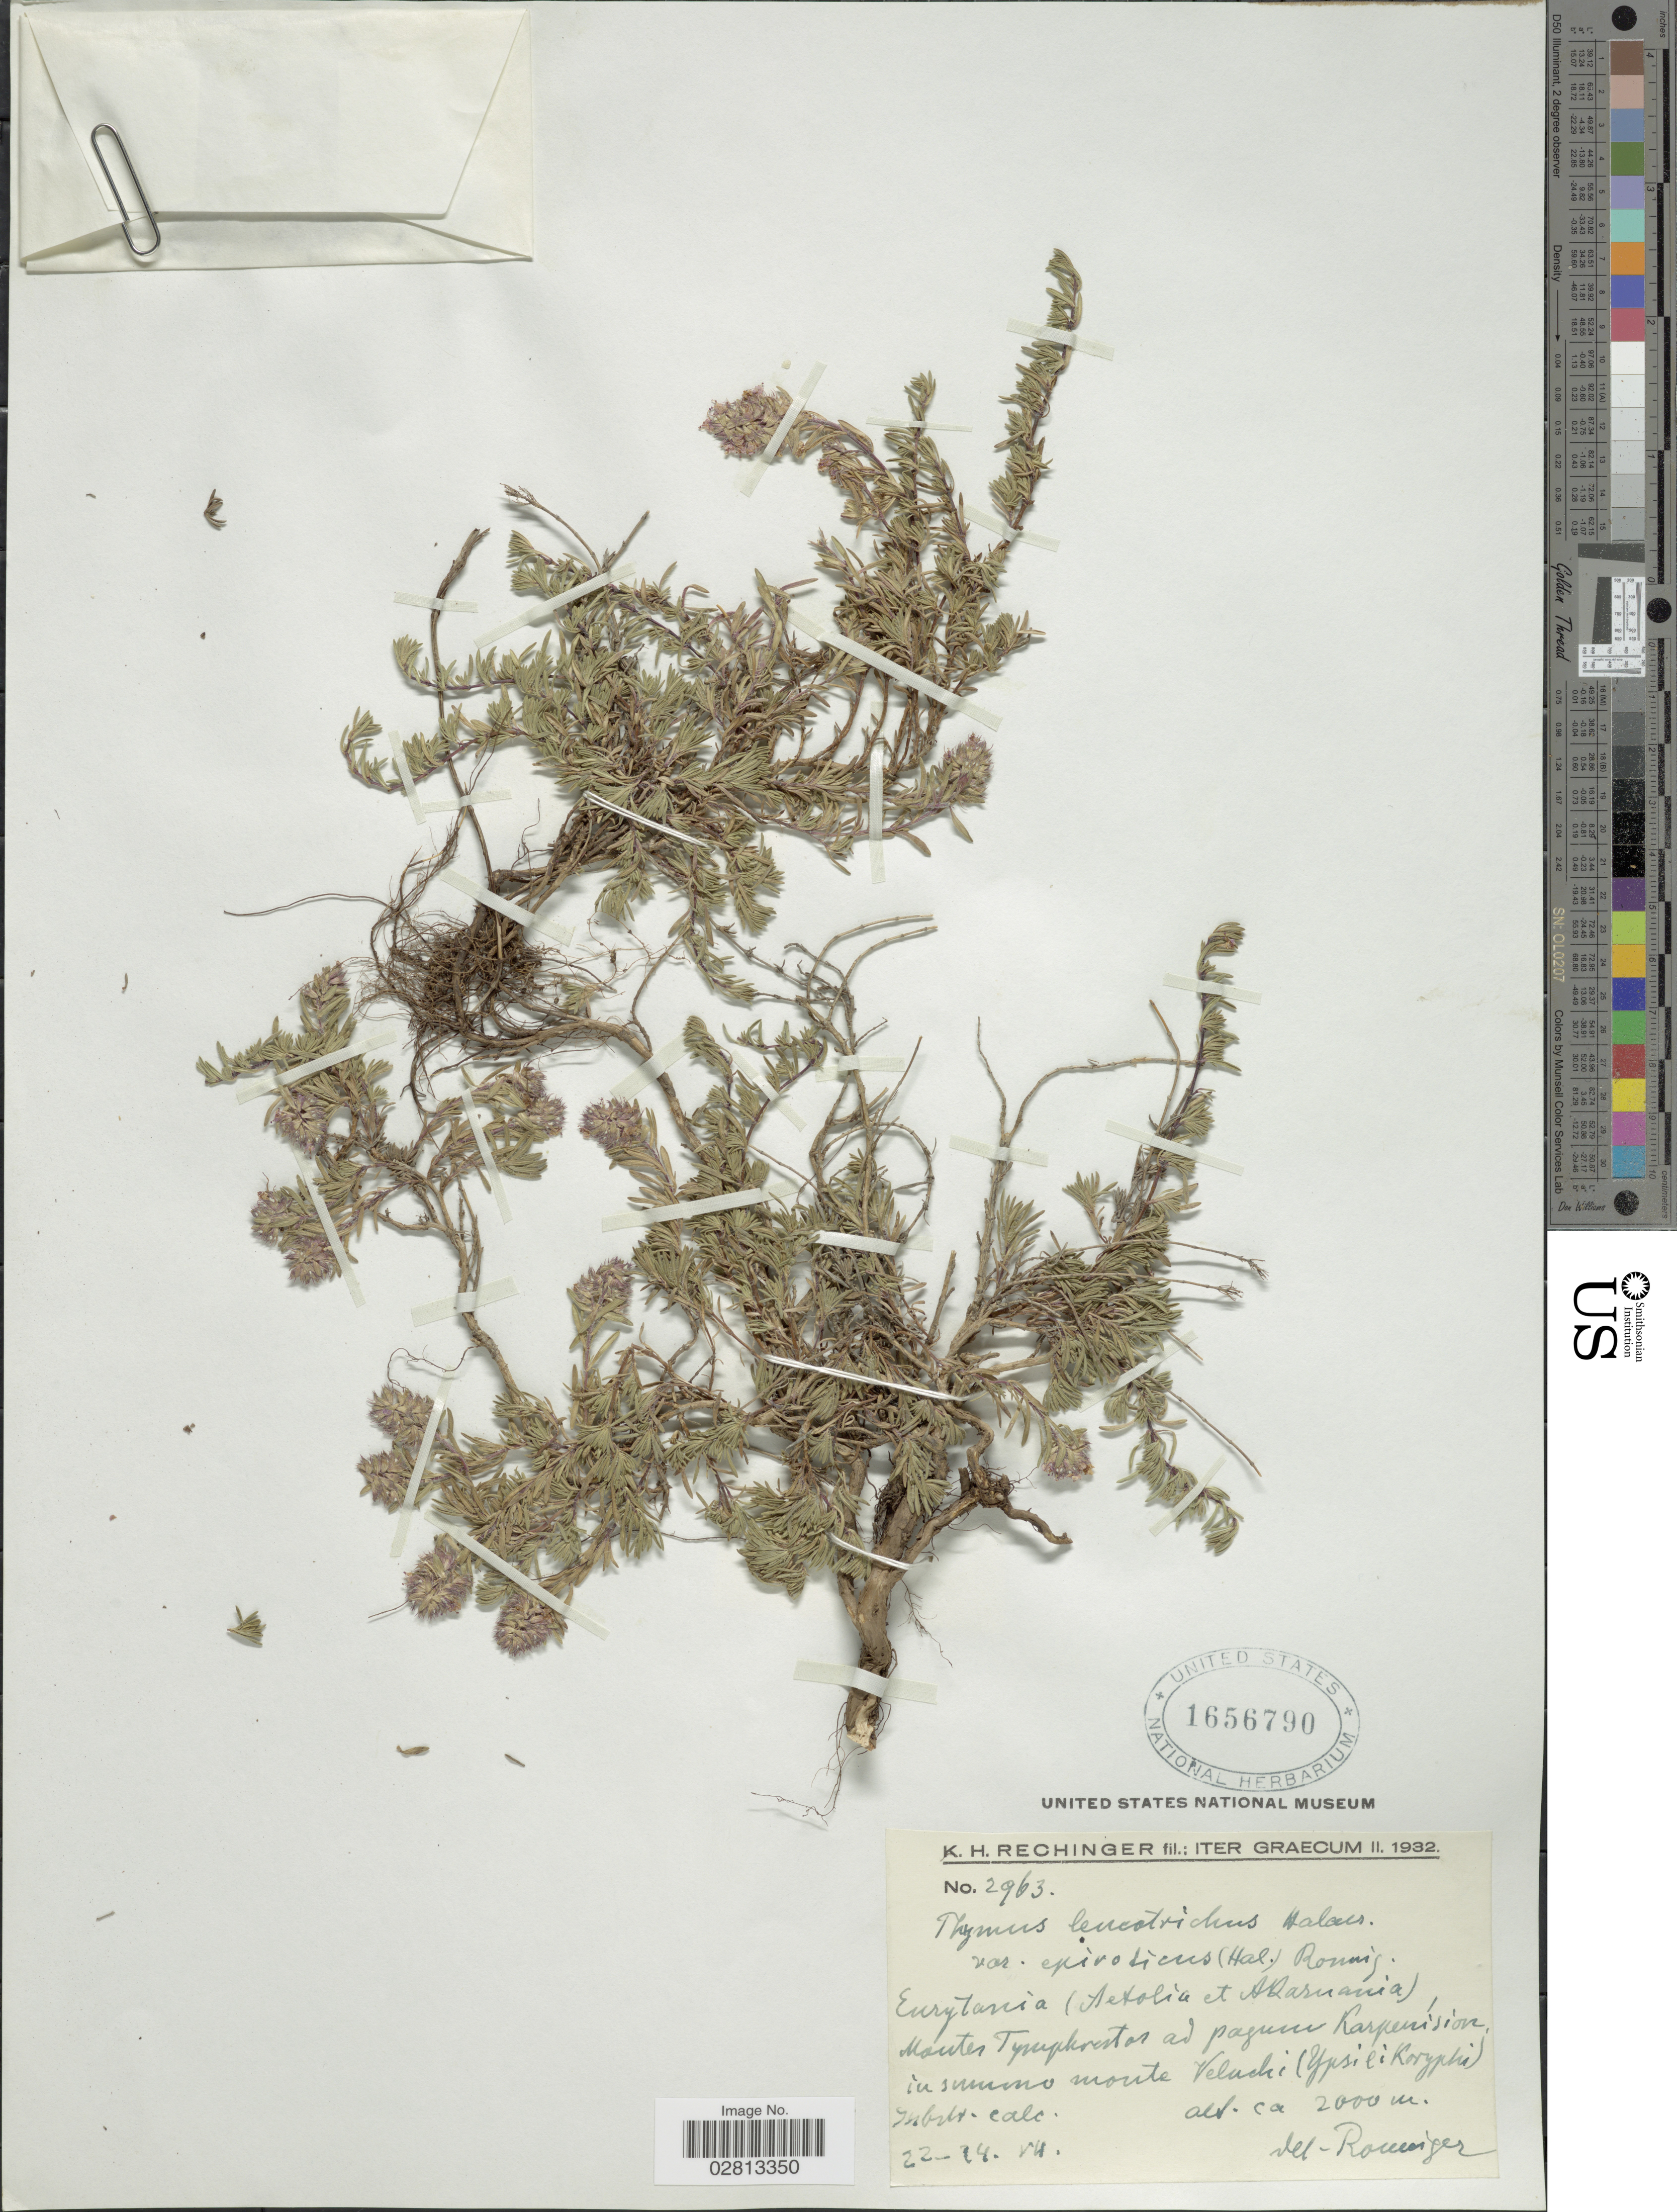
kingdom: Plantae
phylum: Tracheophyta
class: Magnoliopsida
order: Lamiales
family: Lamiaceae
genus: Thymus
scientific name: Thymus leucotrichus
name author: Halácsy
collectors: K. H. Rechinger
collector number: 2963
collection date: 1932-07-22/1932-07-24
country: Greece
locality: Graecum. Montes Tymphristos ad pagum Karpenision in summo monte Veluchi (Ypsili Koryphi).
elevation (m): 2000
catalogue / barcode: US 1656790